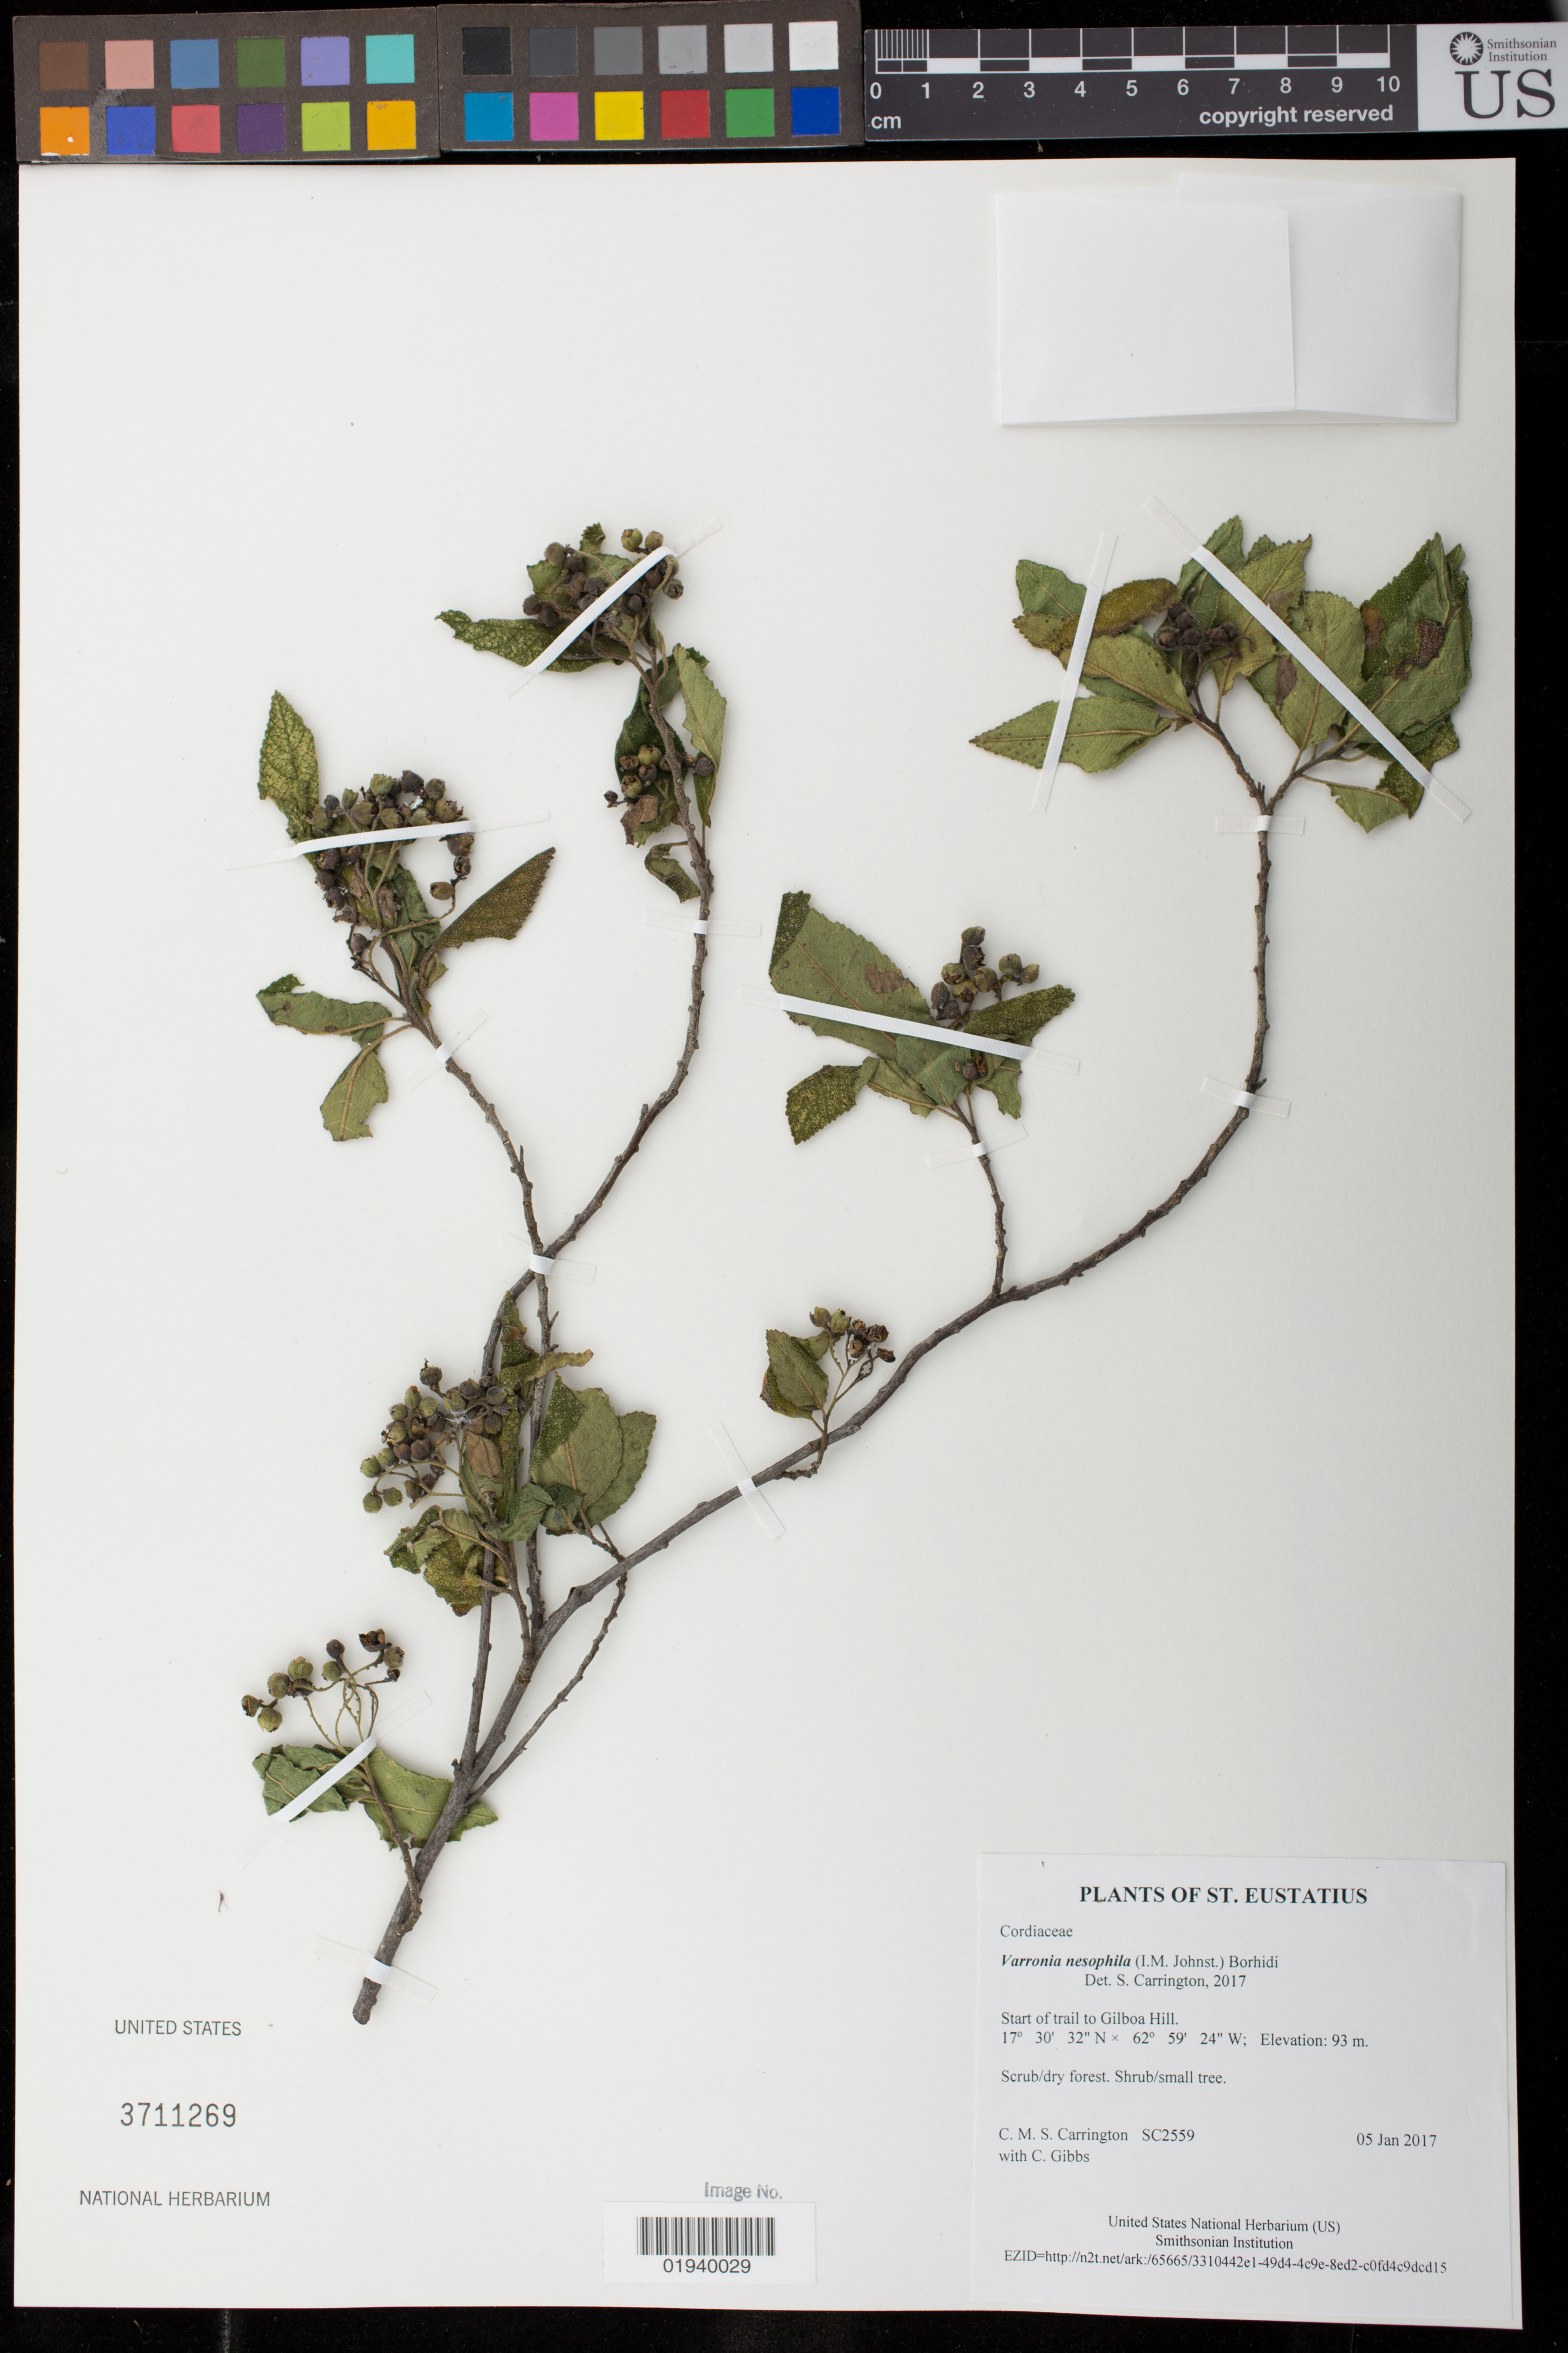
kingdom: Plantae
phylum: Tracheophyta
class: Magnoliopsida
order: Boraginales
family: Cordiaceae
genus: Varronia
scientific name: Varronia nesophila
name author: (I.M. Johnst.) Borhidi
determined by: Carrington, C. M. S.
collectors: C. M. S. Carrington & C. Gibbs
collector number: SC2559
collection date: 2017-01-05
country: Netherlands Antilles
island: St. Eustatius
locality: Start of trail to Gilboa Hill.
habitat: Scrub/dry forest.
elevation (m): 93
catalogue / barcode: US 3711269